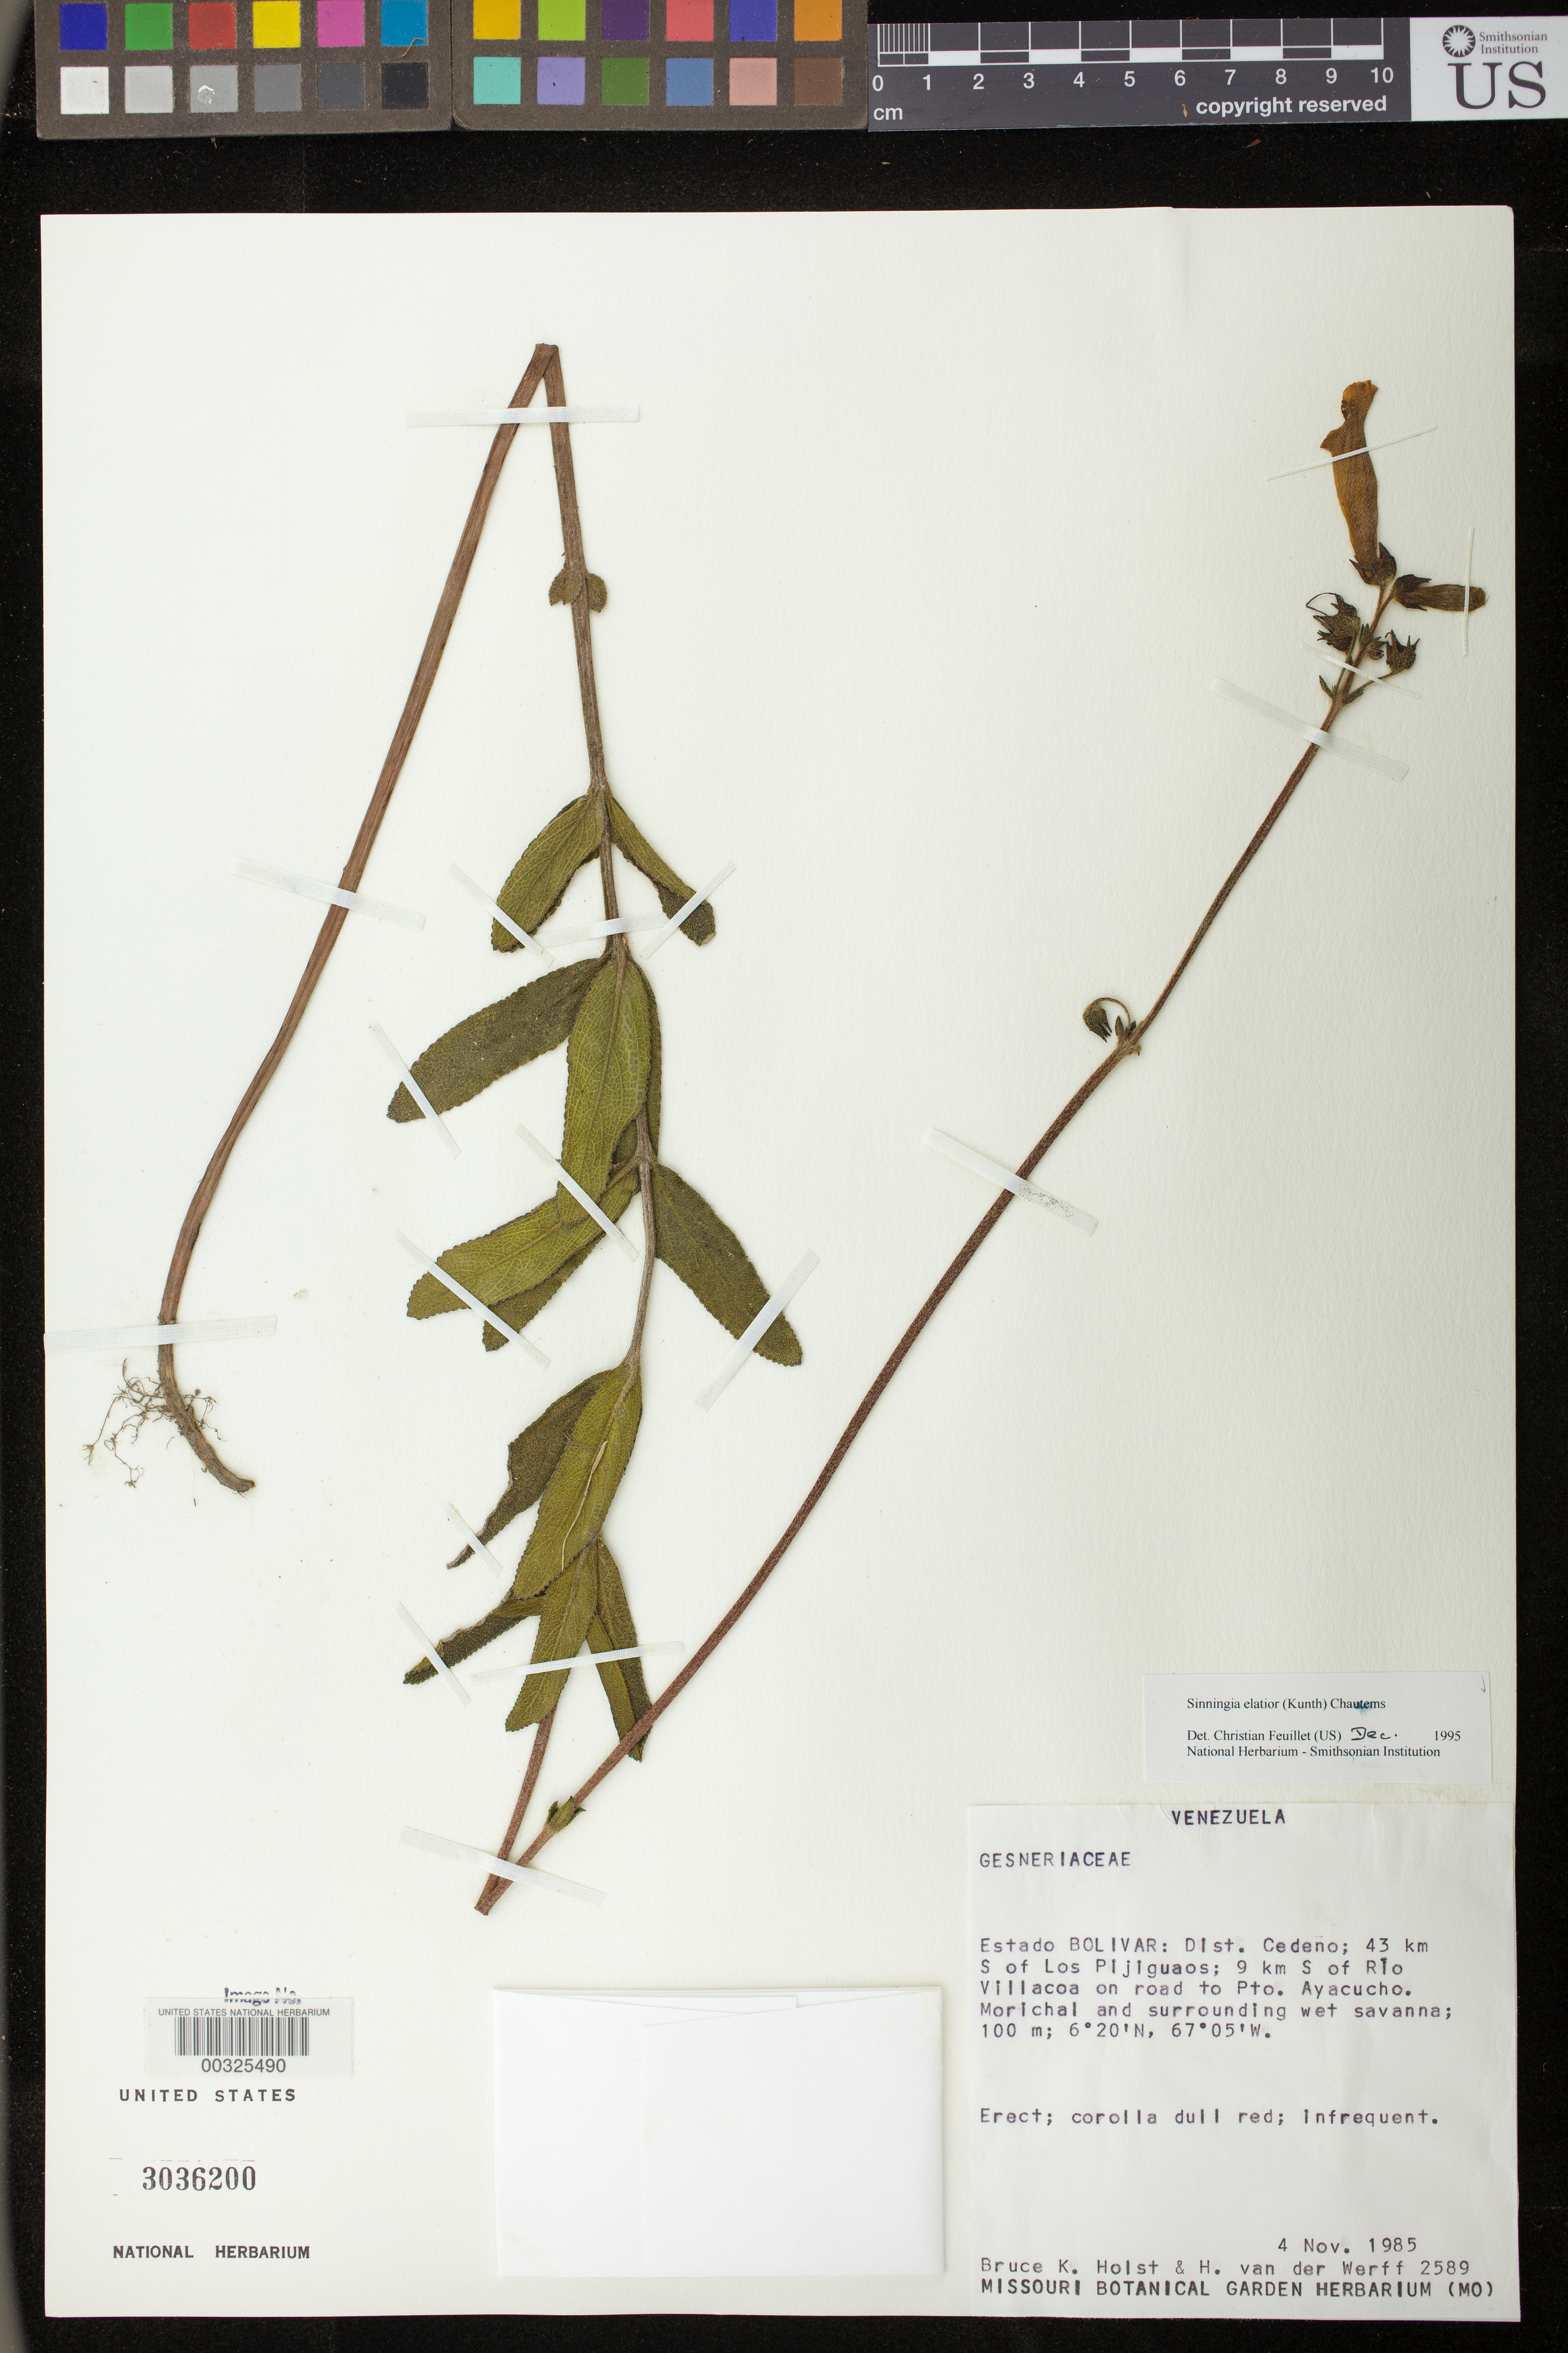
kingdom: Plantae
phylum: Tracheophyta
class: Magnoliopsida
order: Lamiales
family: Gesneriaceae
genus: Sinningia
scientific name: Sinningia elatior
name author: (Kunth) Chautems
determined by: Feuillet, C.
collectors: B. Holst & H. van der Werff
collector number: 2589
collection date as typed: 04 Nov 1985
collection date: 1985-11-04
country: Venezuela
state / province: Bolívar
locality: Dist. Cedeno, 43 km S of Los Pijiguaos, 9 km S of Rio Villacoa on road to Pto. Ayacucho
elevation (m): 100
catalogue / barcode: US 3036200